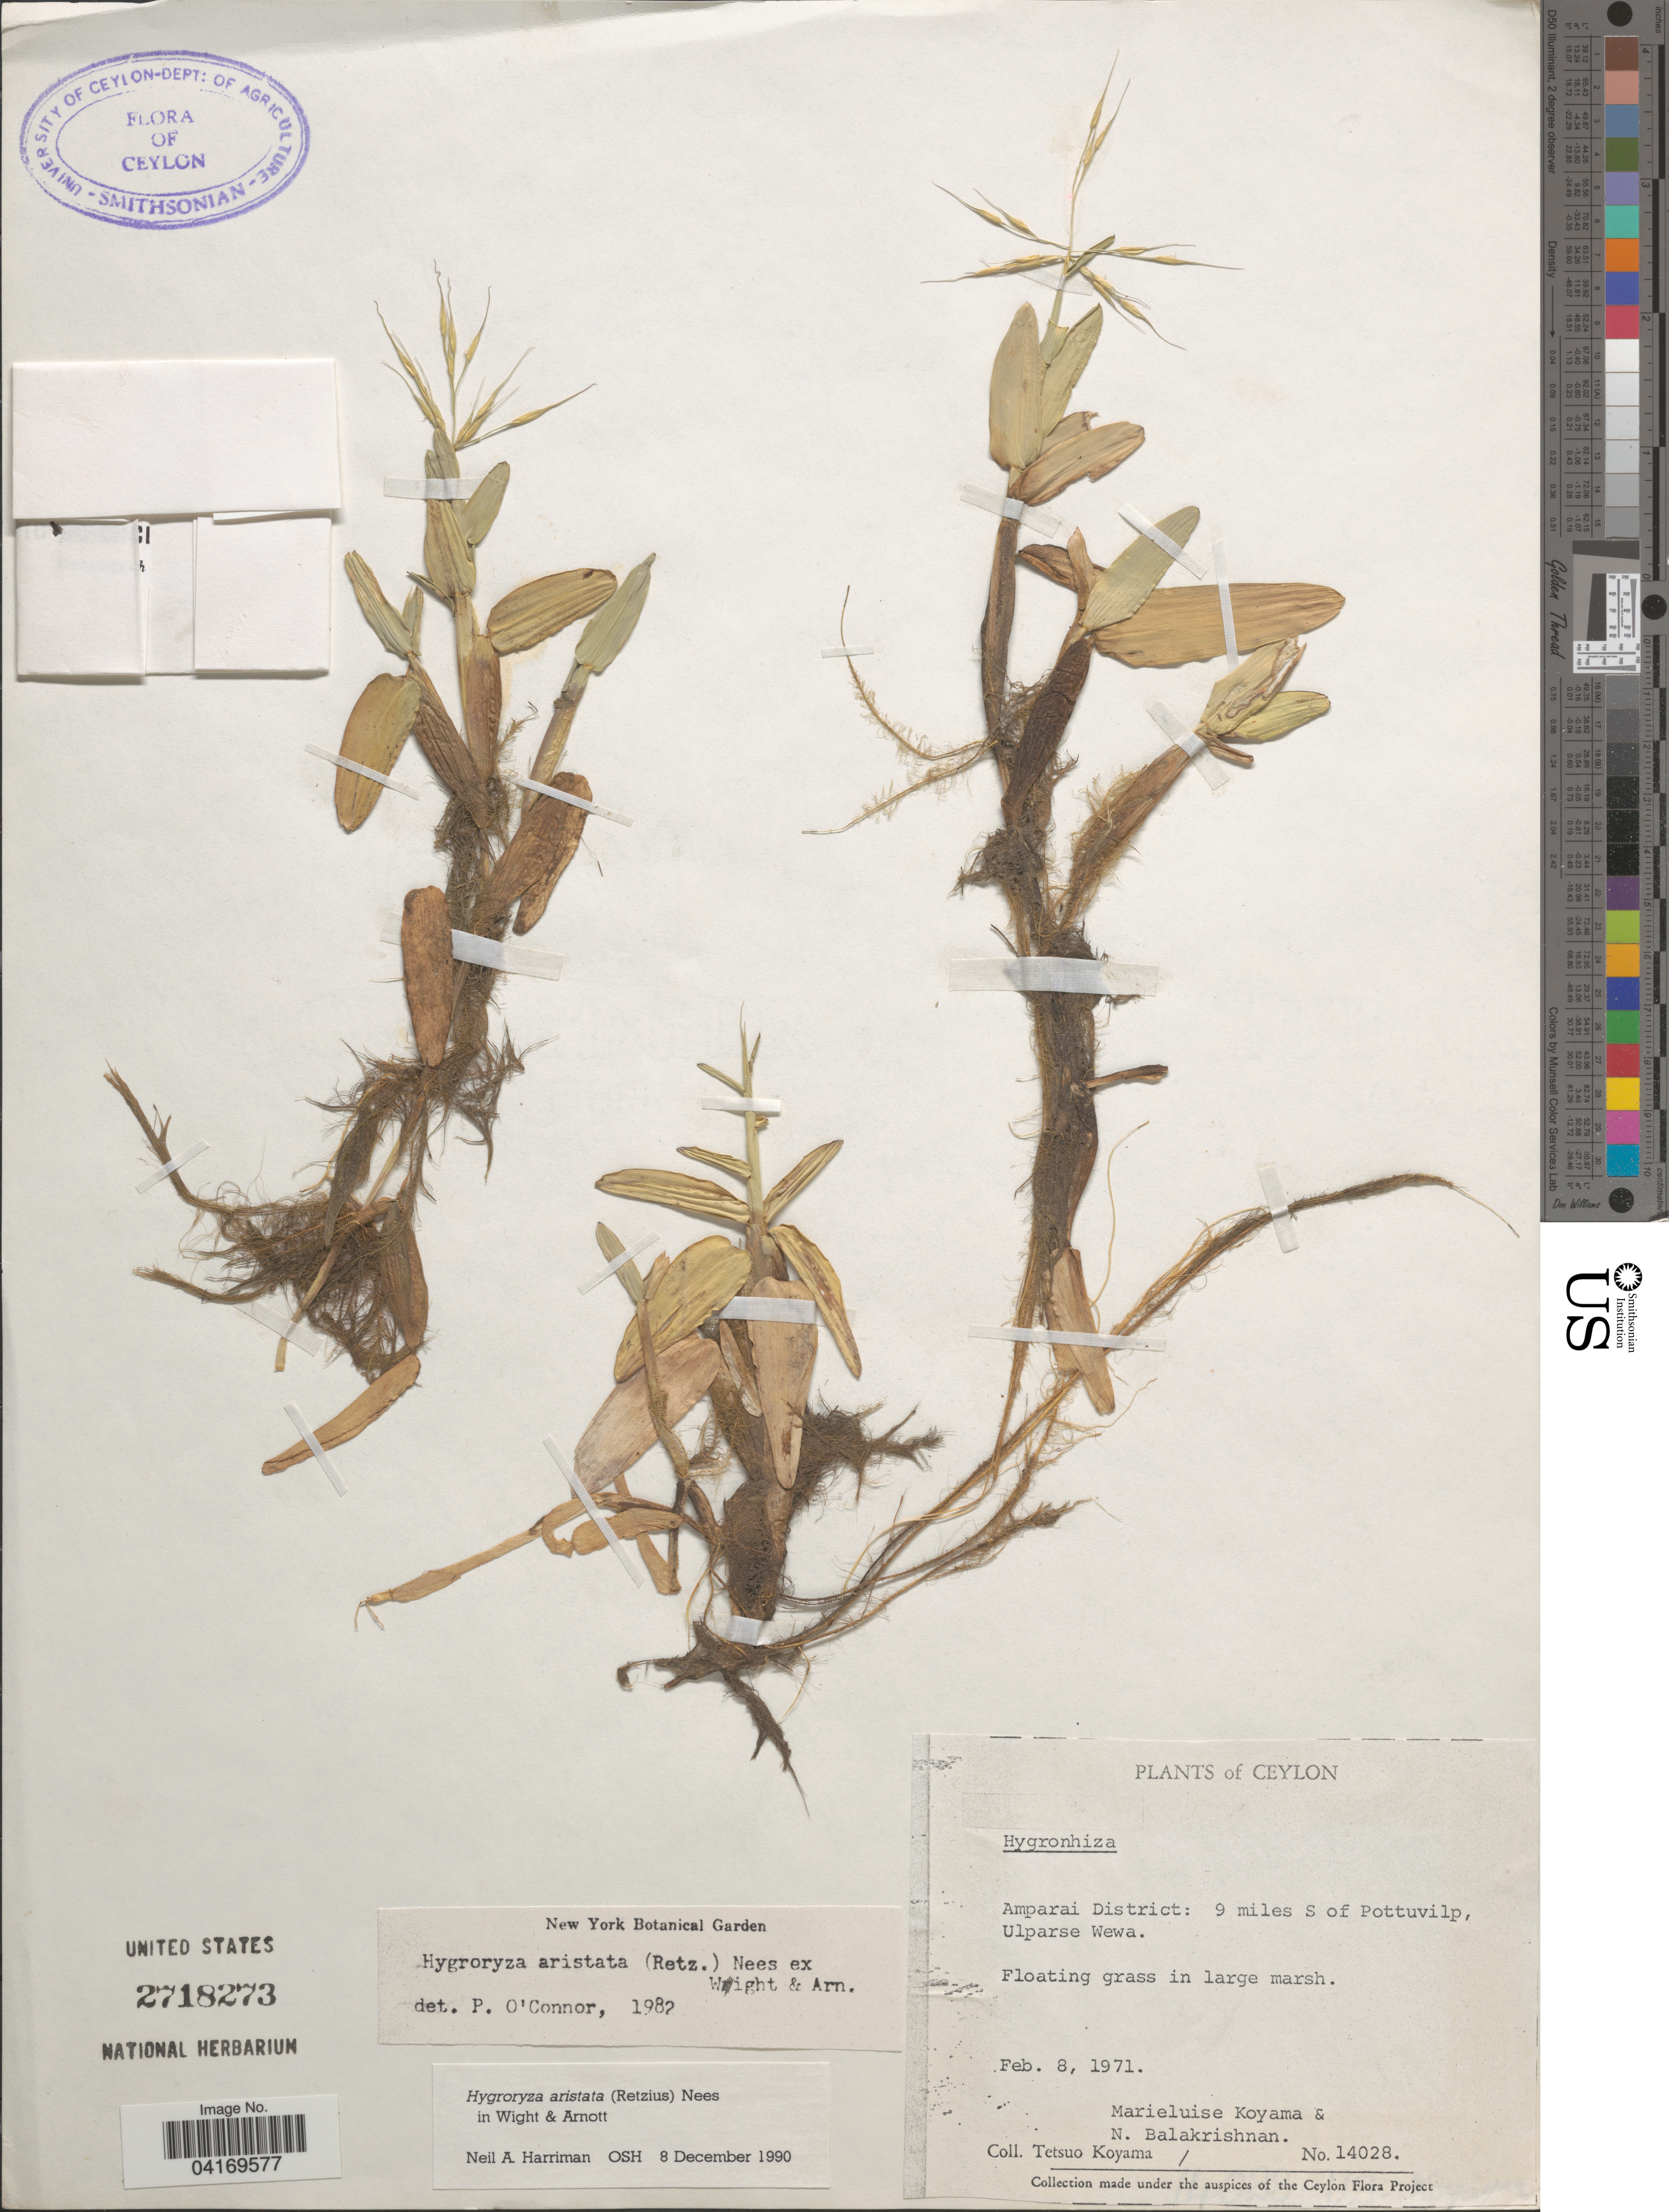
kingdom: Plantae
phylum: Tracheophyta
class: Liliopsida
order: Poales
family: Poaceae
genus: Hygroryza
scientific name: Hygroryza aristata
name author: (Retz.) Nees ex Wright & Arn.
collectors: M. Koyama, N. Balakrishnan & T. Koyama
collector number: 14028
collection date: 1971-02-08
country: Sri Lanka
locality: Ceylon. Amparai District: 9 miles S of Pottuvilp, Ulparse Wewa.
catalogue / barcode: US 2718273